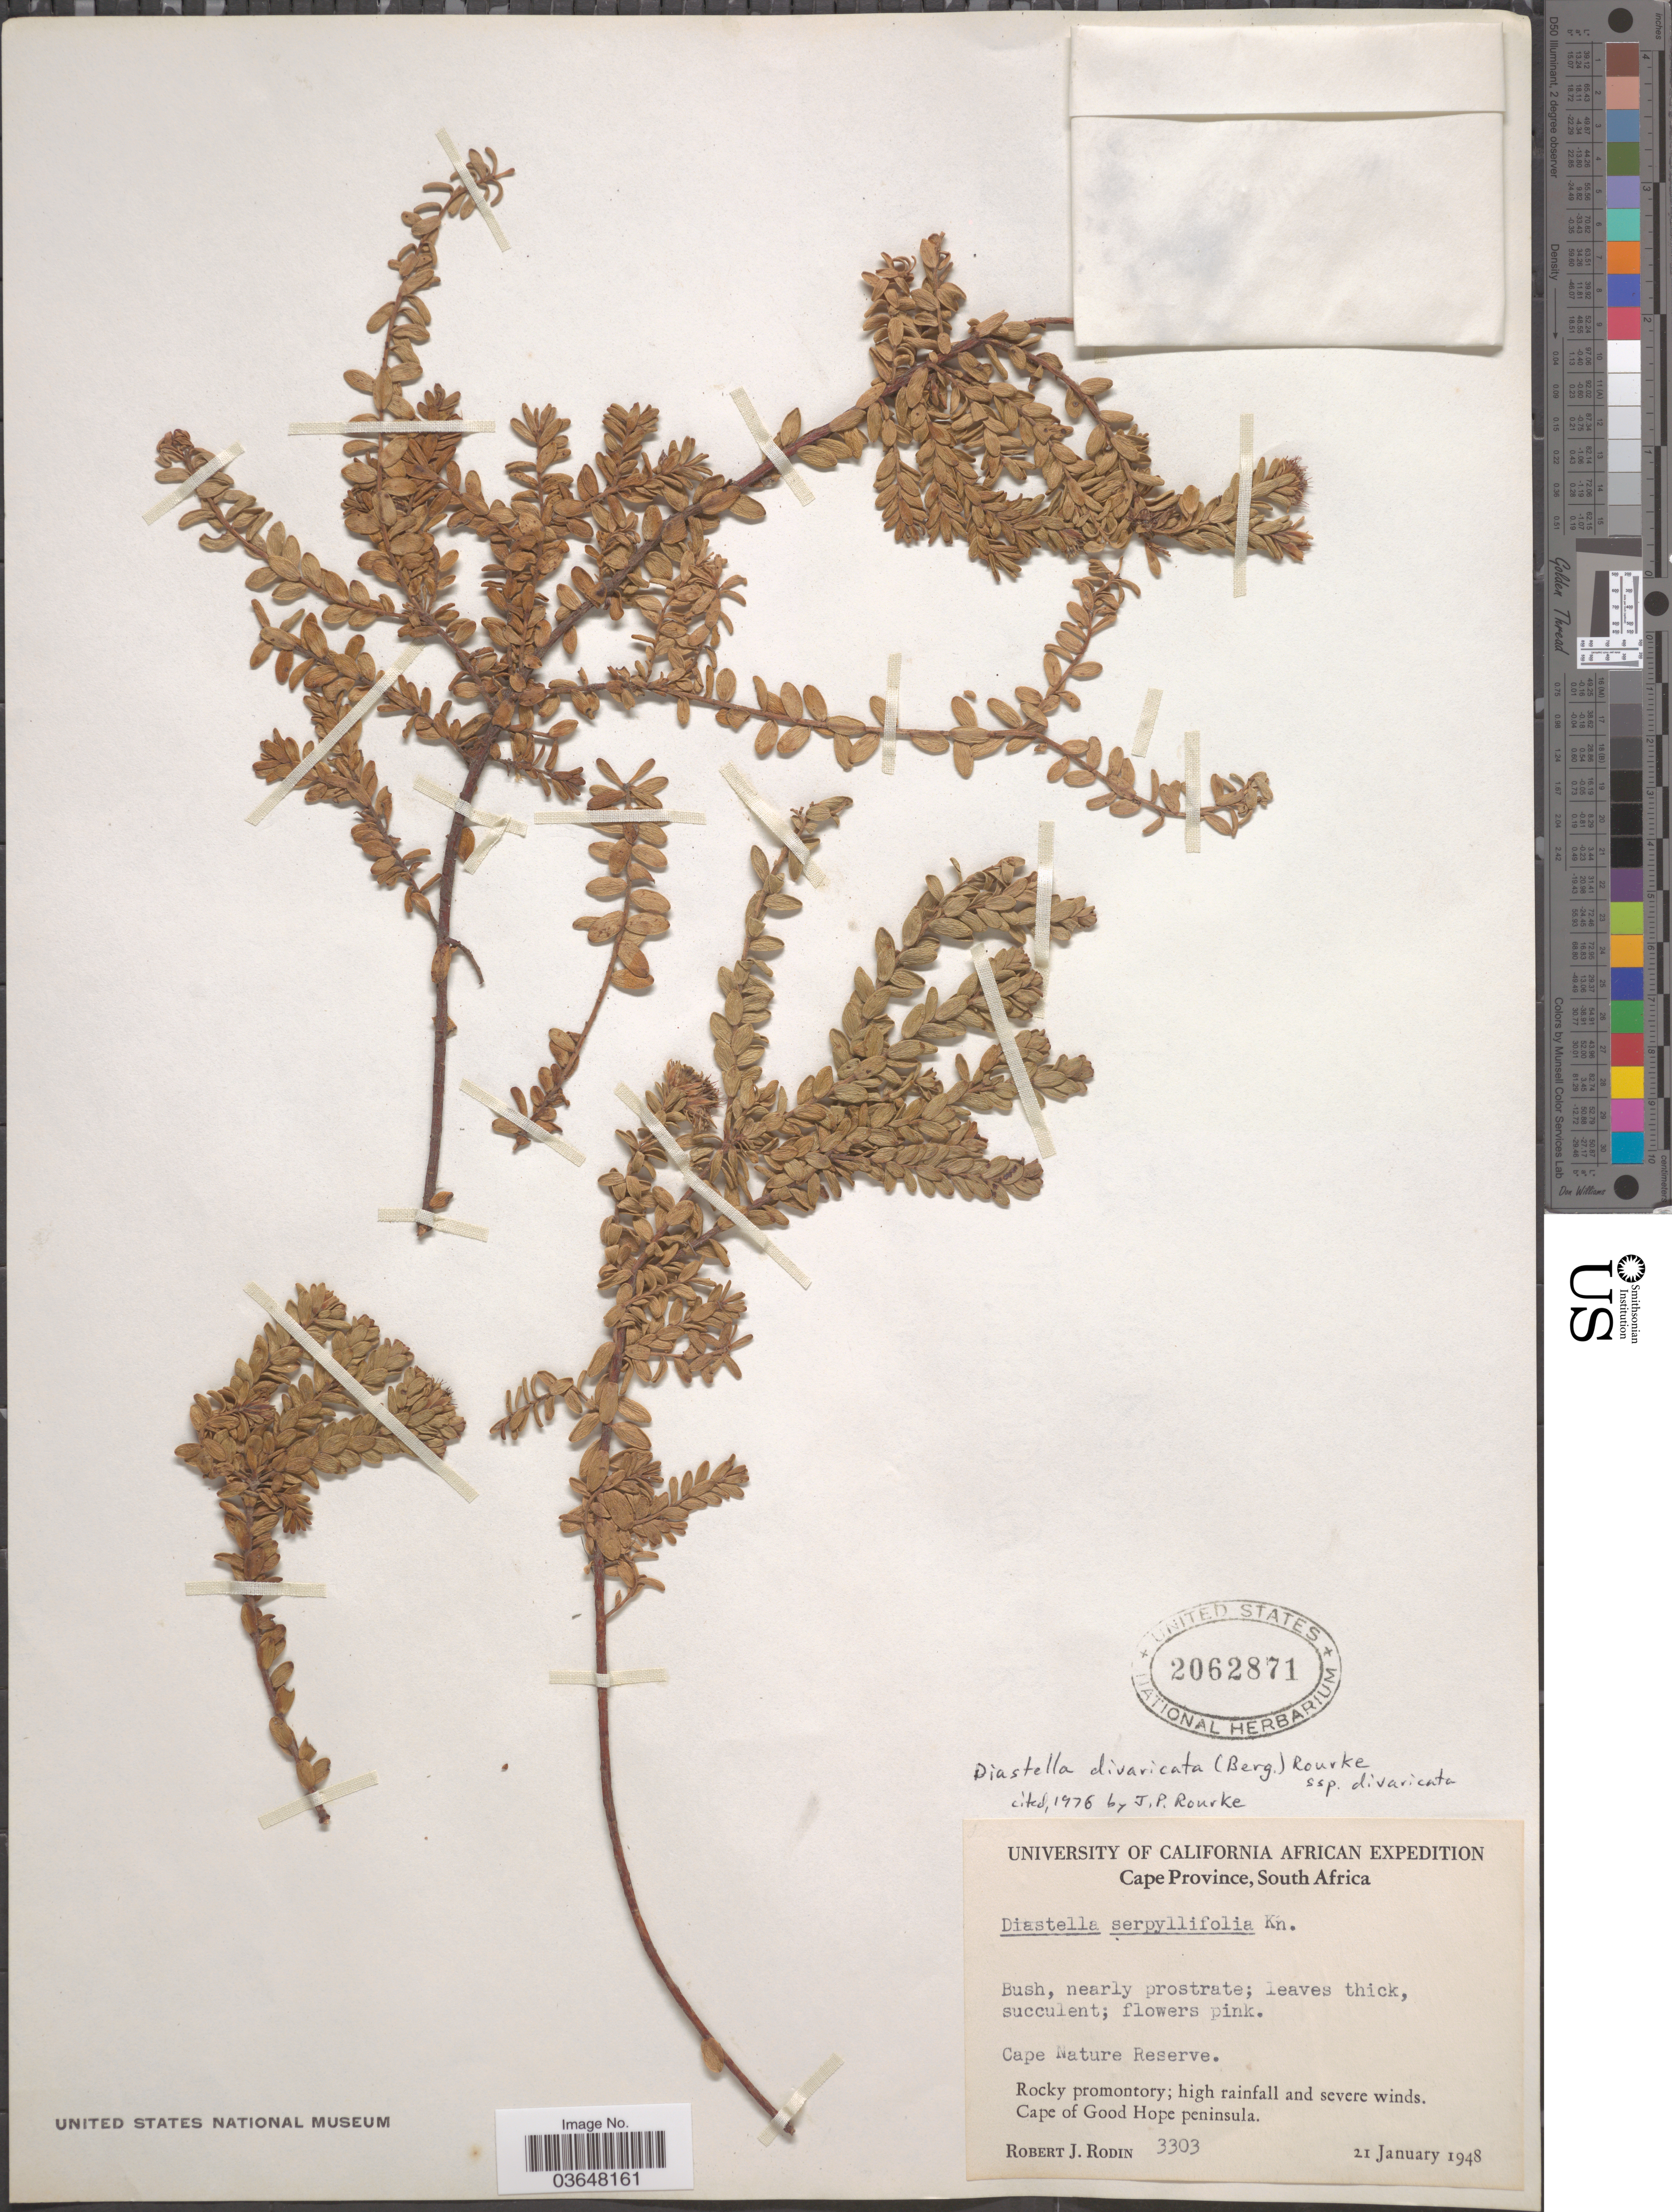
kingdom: Plantae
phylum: Tracheophyta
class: Magnoliopsida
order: Proteales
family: Proteaceae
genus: Diastella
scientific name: Diastella divaricata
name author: (P.J. Bergius) Rourke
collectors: R. J. Rodin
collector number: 3303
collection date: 1948-01-21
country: South Africa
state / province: Western Cape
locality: Cape Nature Reserve. Rocky promontory; high rainfall and severe winds. Cape of Good Hope peninsula.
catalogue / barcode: US 2062871